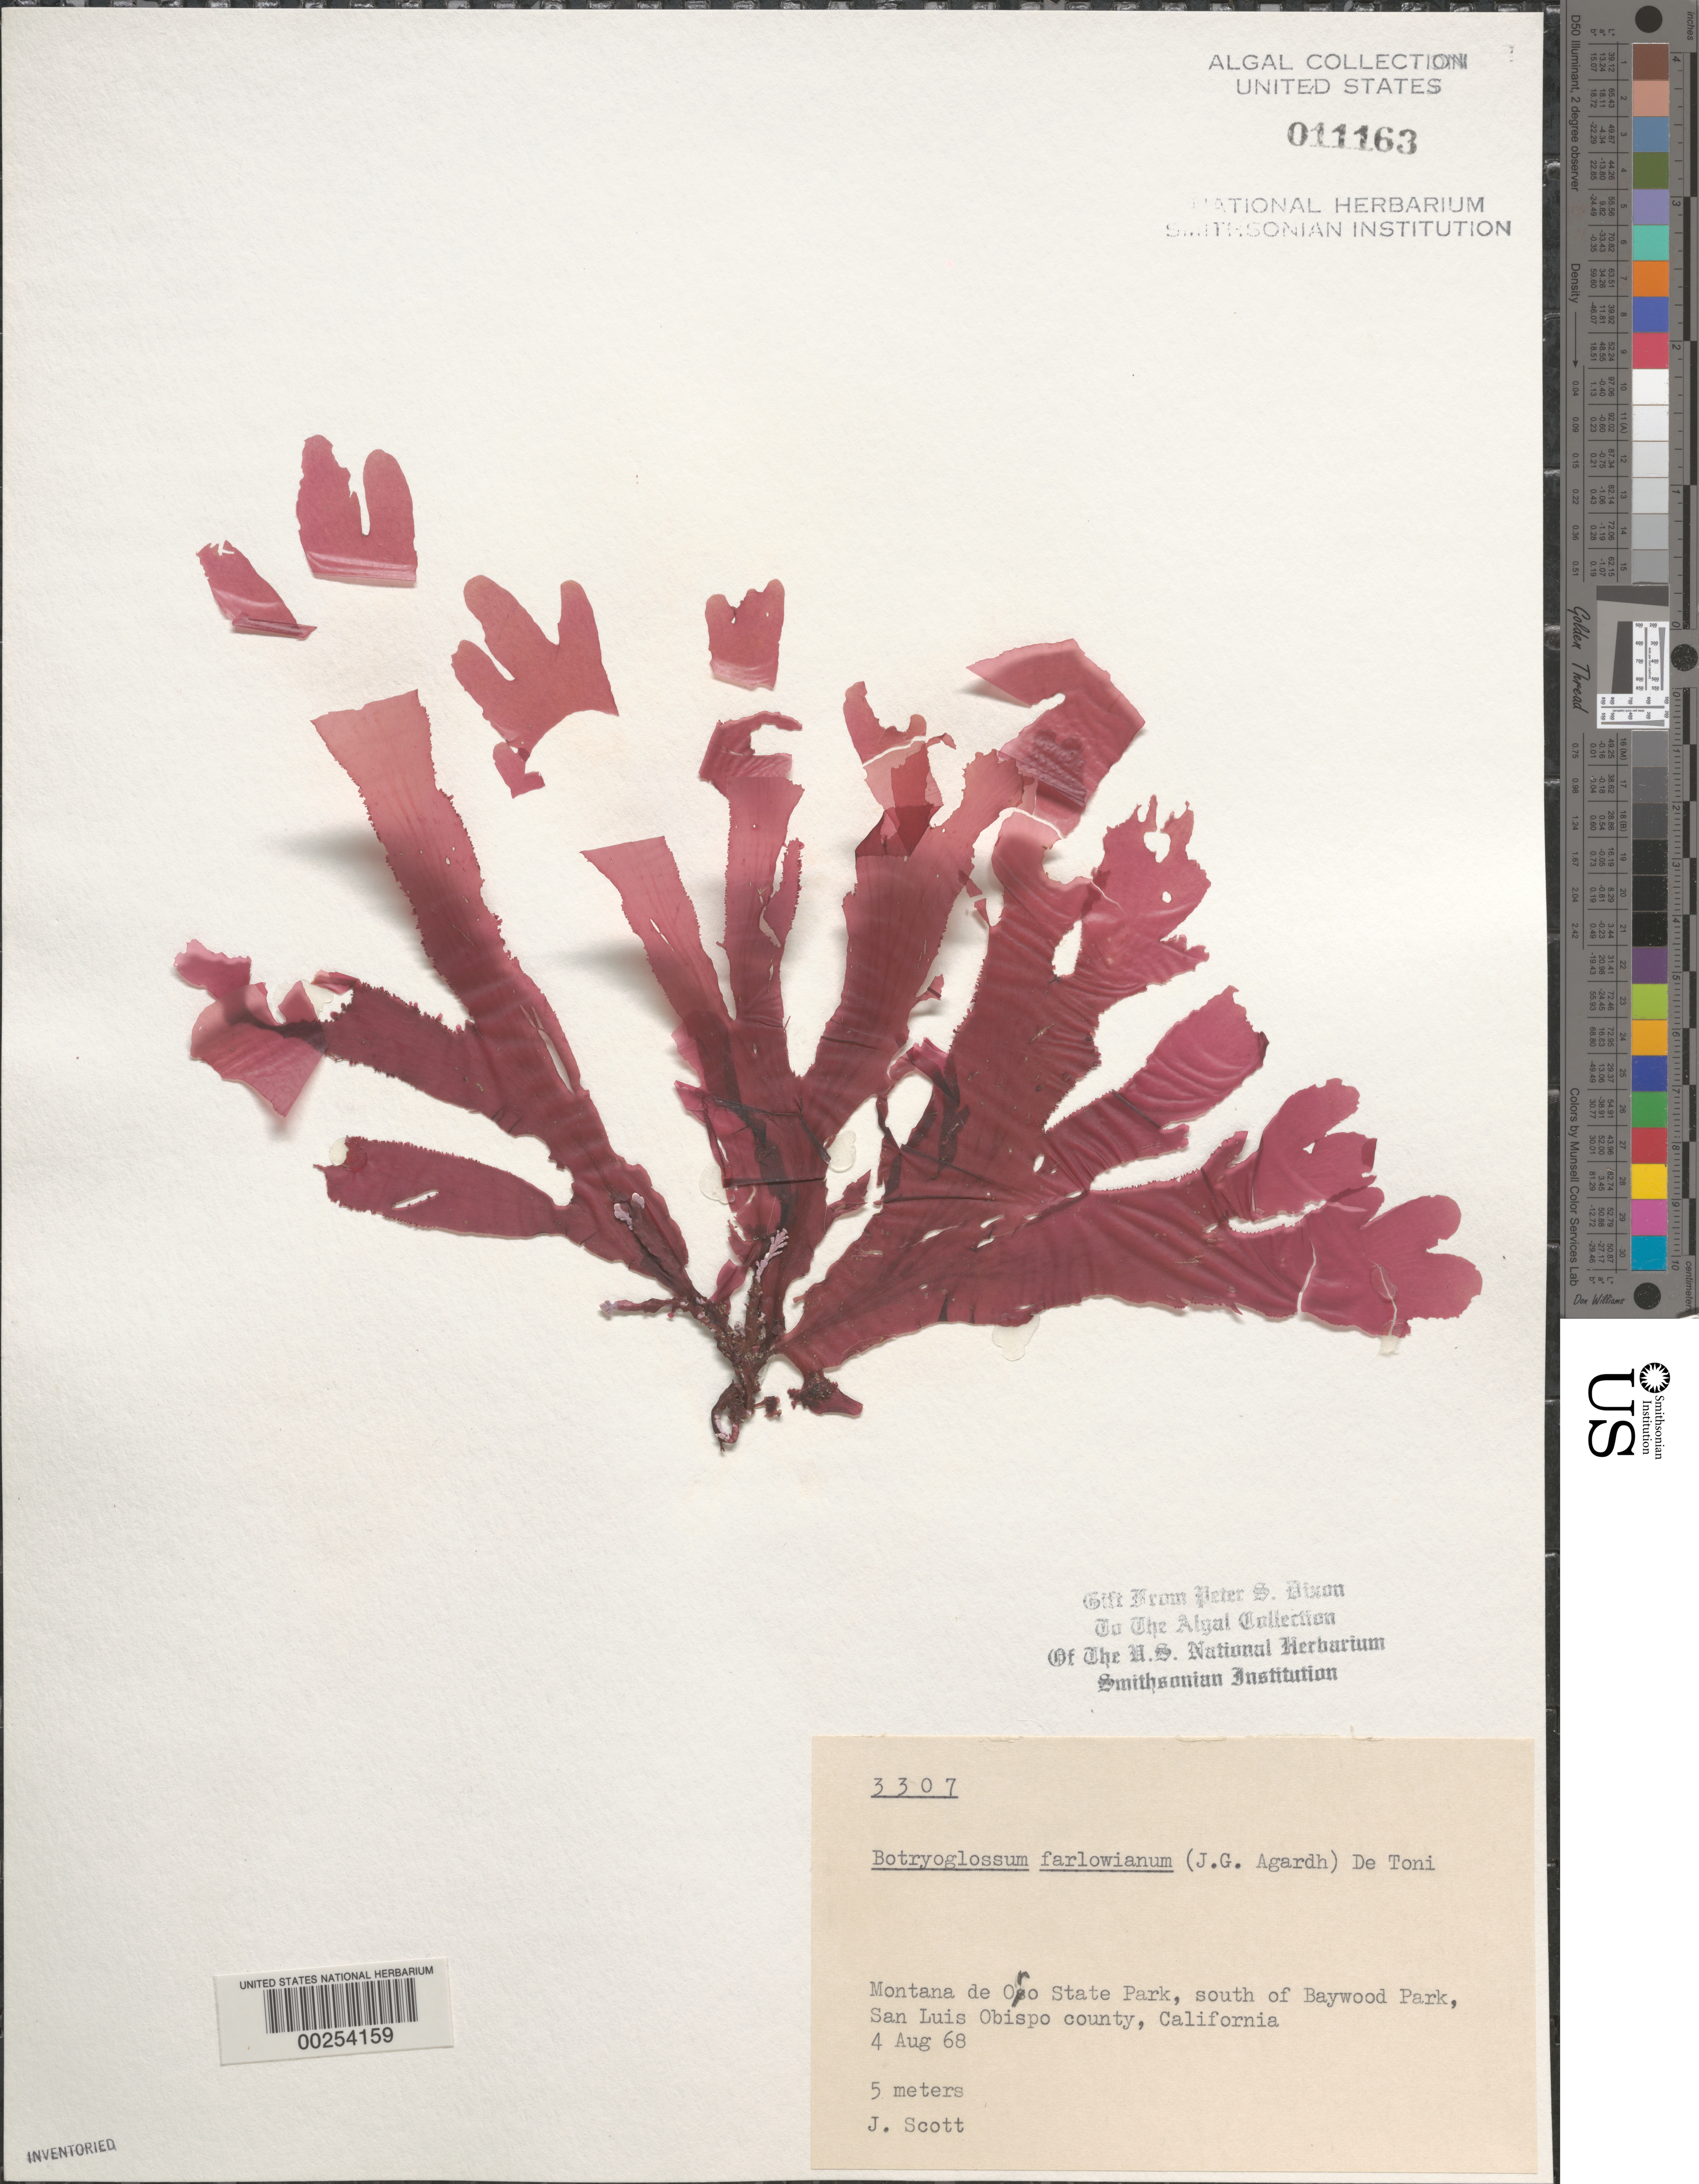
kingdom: Plantae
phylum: Rhodophyta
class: Florideophyceae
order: Ceramiales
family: Delesseriaceae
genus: Botryoglossum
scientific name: Botryoglossum farlowianum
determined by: Dixon, P. S.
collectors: J. Scott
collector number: PSD 3307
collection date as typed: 04 Aug 1968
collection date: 1968-08-04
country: United States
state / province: California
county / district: San Luis Obispo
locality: Montana de Oro State Park, south of Baywood Park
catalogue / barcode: US 11163